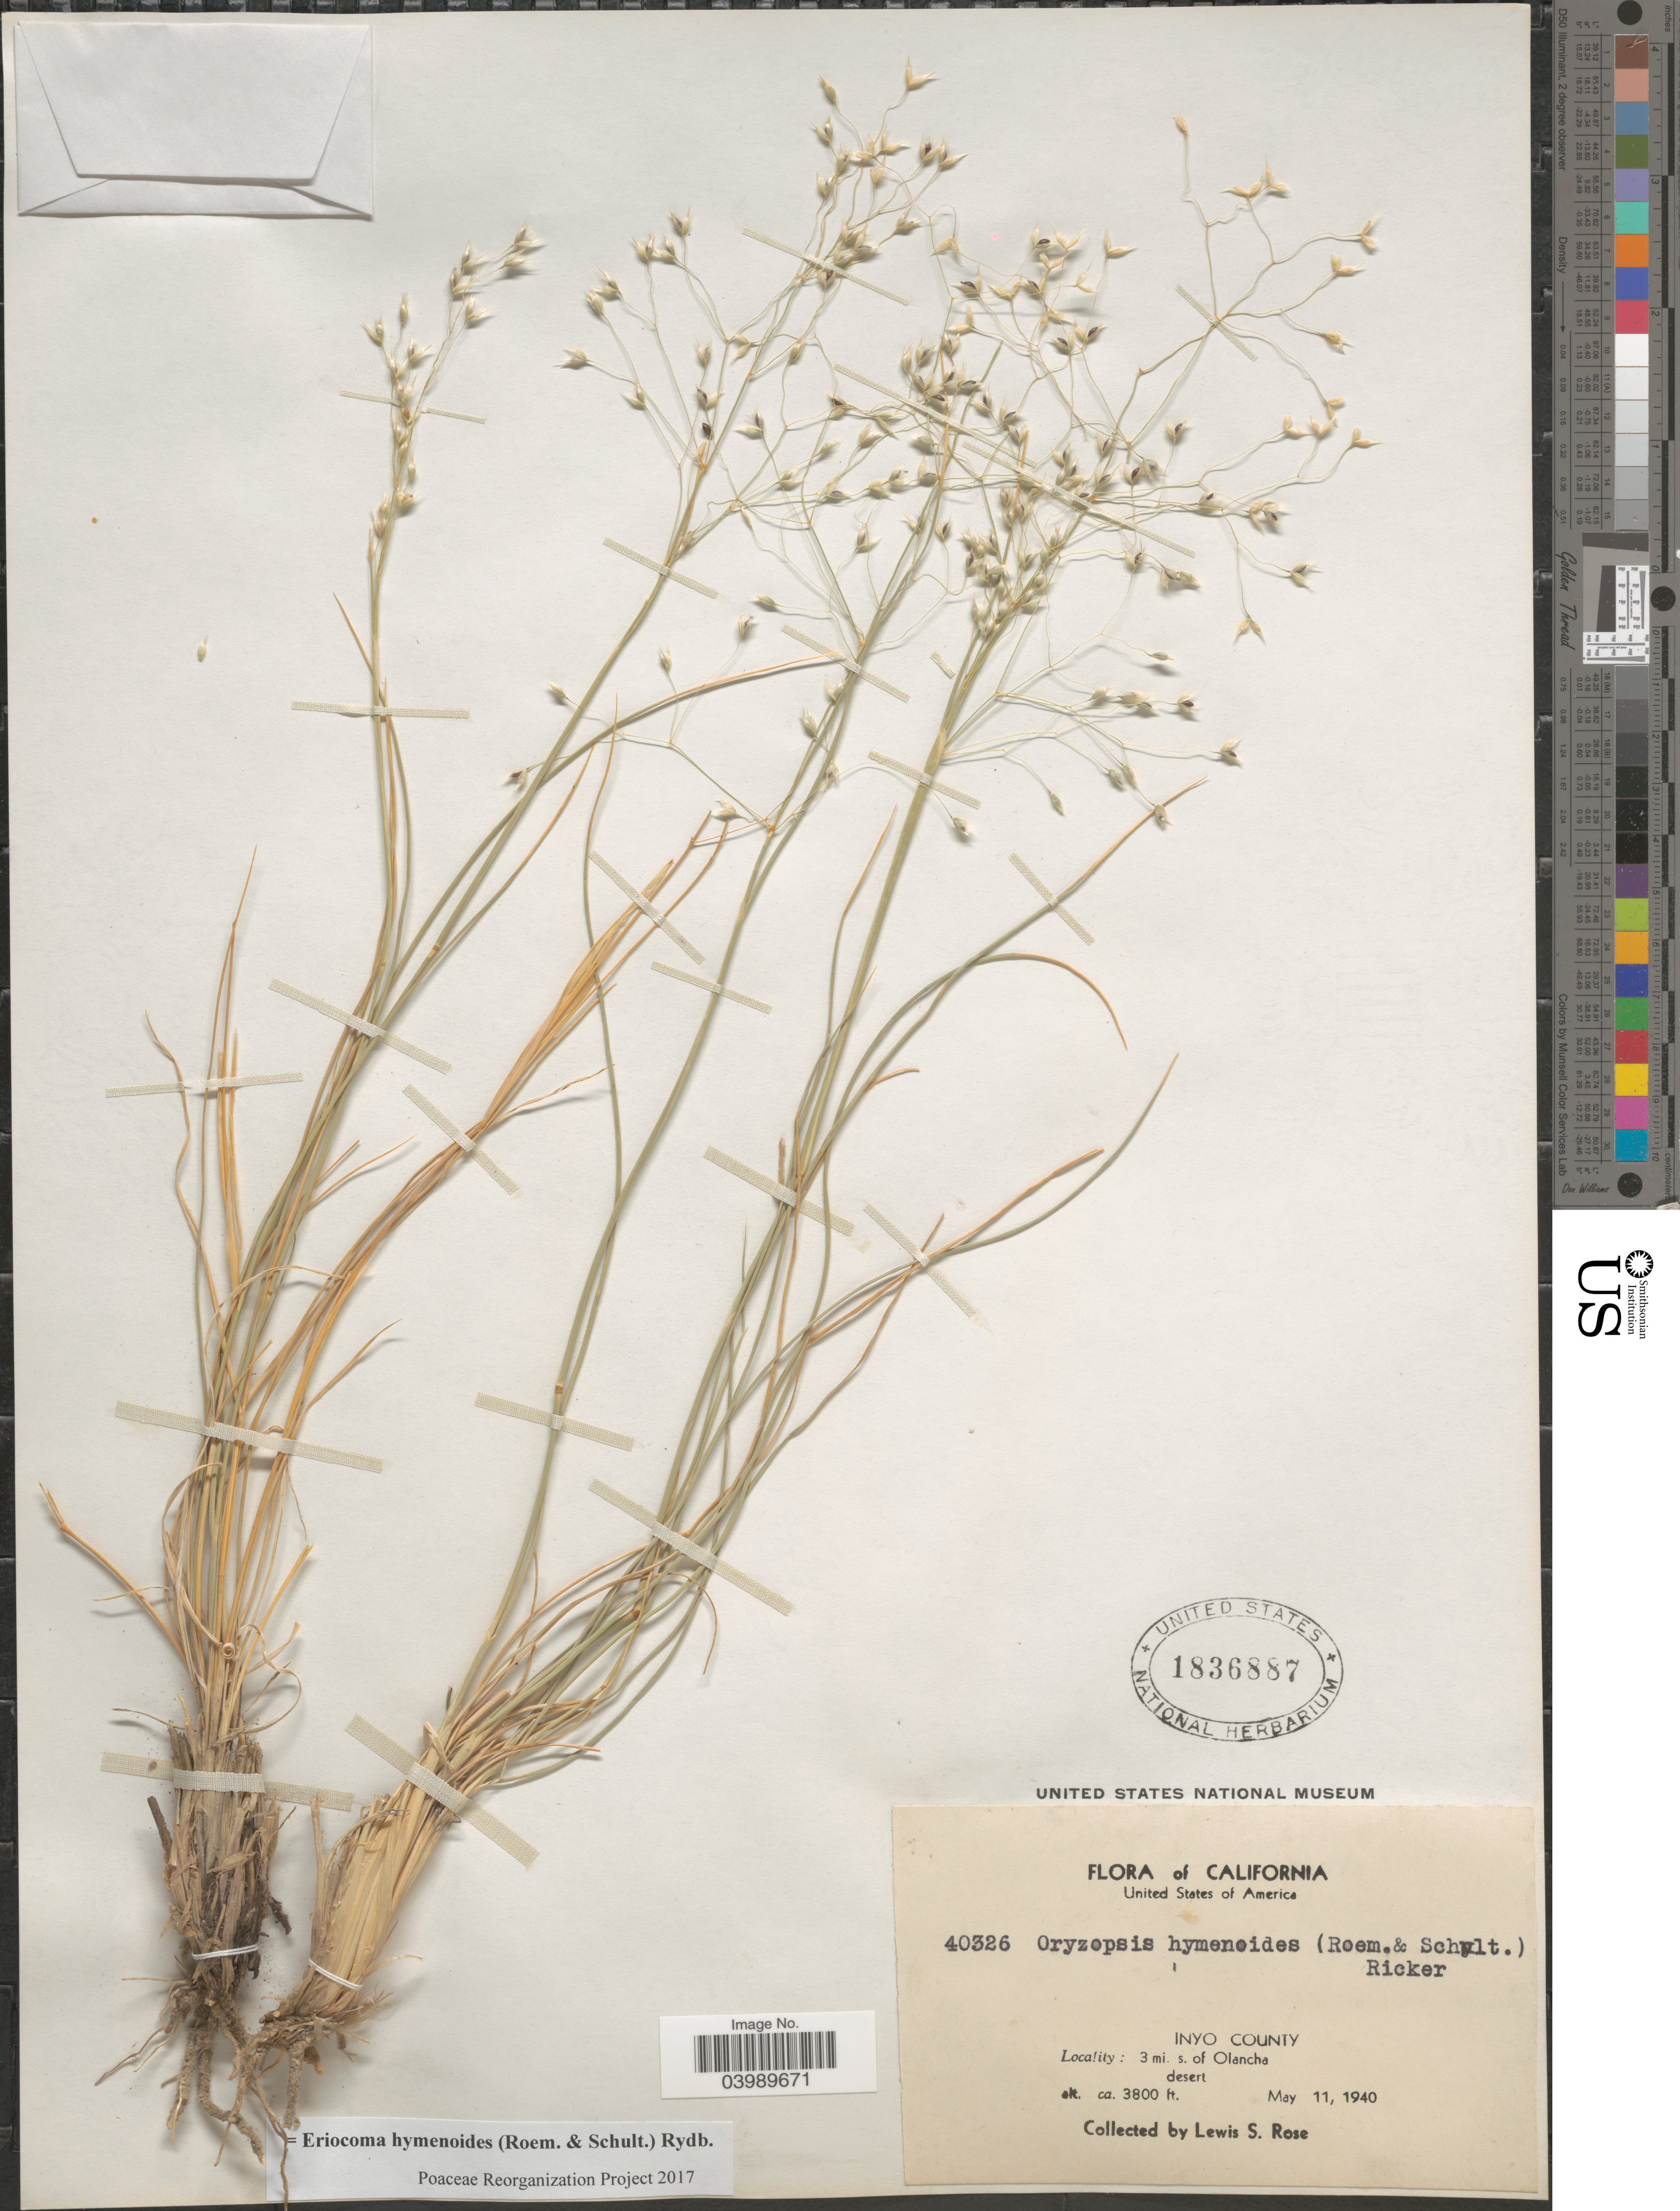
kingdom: Plantae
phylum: Tracheophyta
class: Liliopsida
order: Poales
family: Poaceae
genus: Eriocoma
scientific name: Eriocoma hymenoides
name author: (Roem. & Schult.) Rydb.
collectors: L. S. Rose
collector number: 40326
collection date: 1940-05-11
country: United States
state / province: California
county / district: Inyo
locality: Inyo County. 3 mi. s. of Olancha desert.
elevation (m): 1158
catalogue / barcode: US 1836887